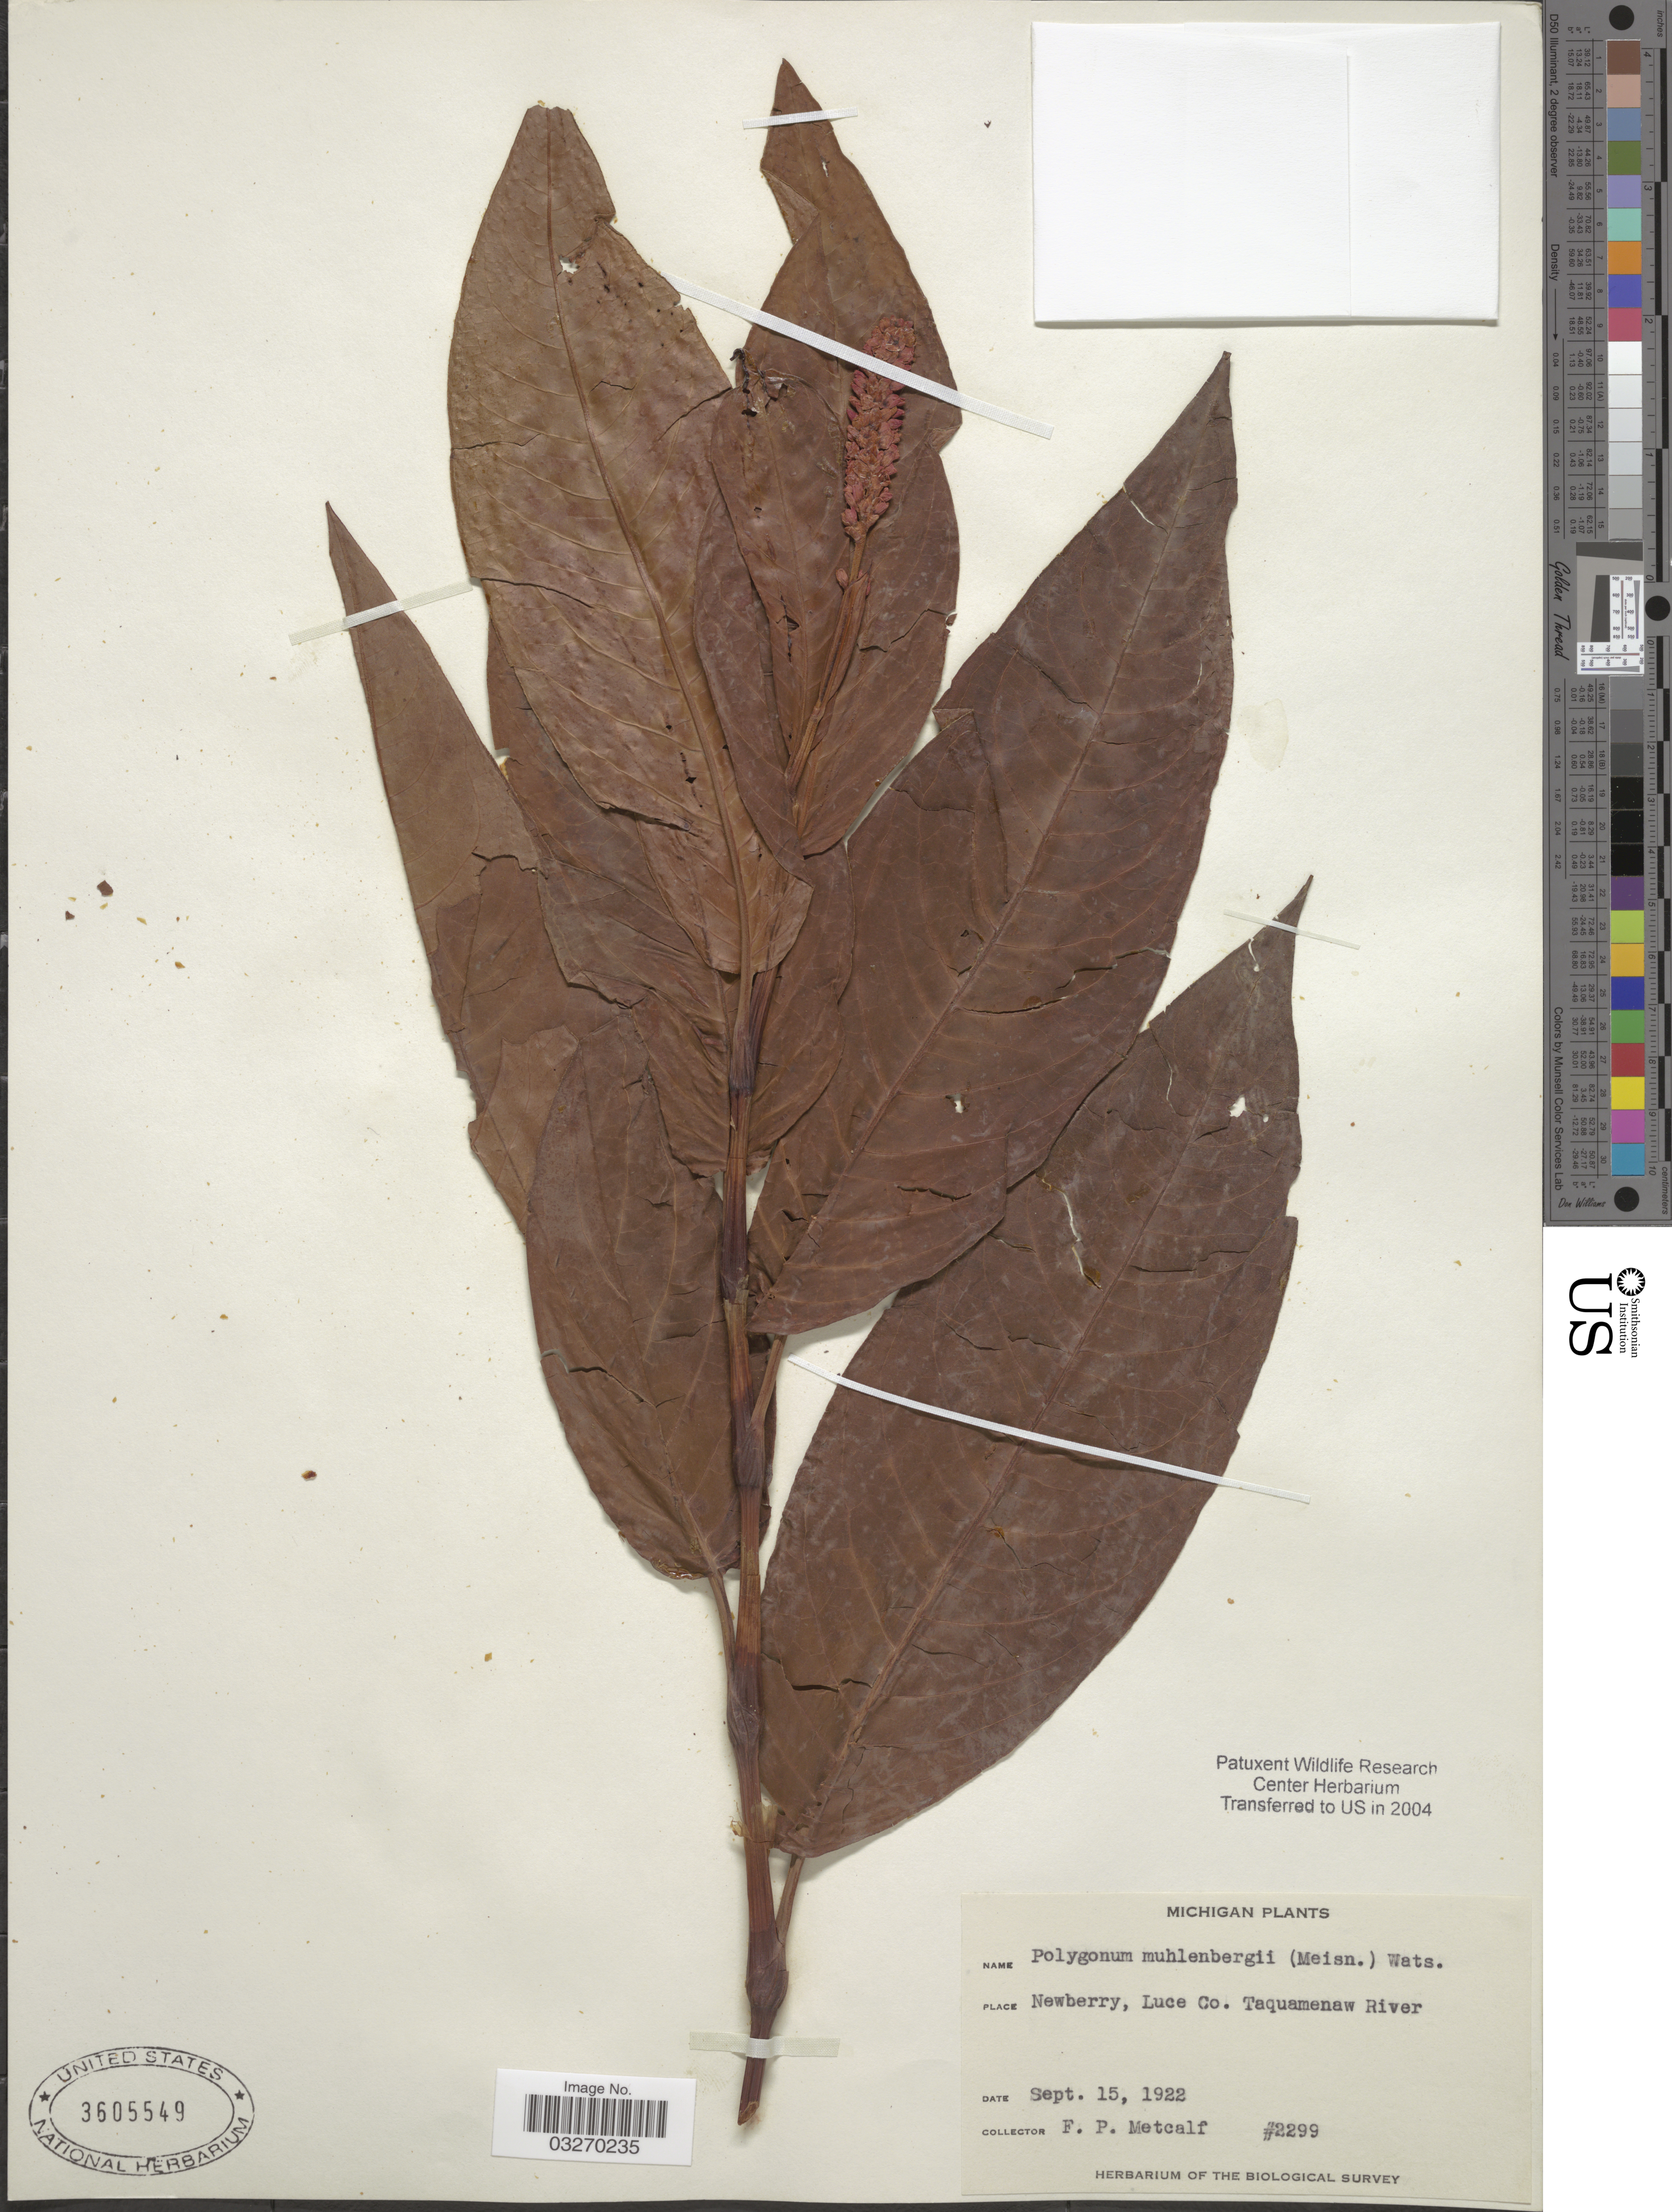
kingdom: Plantae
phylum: Tracheophyta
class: Magnoliopsida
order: Caryophyllales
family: Polygonaceae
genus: Persicaria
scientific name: Persicaria coccinea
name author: (Muhl. ex Willd.) Greene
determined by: Atha, D. E.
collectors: F. Metcalf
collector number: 2299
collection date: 1922-09-15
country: United States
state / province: Michigan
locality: Newberry, Luce Co. Taquamenaw River.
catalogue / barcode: US 3605549